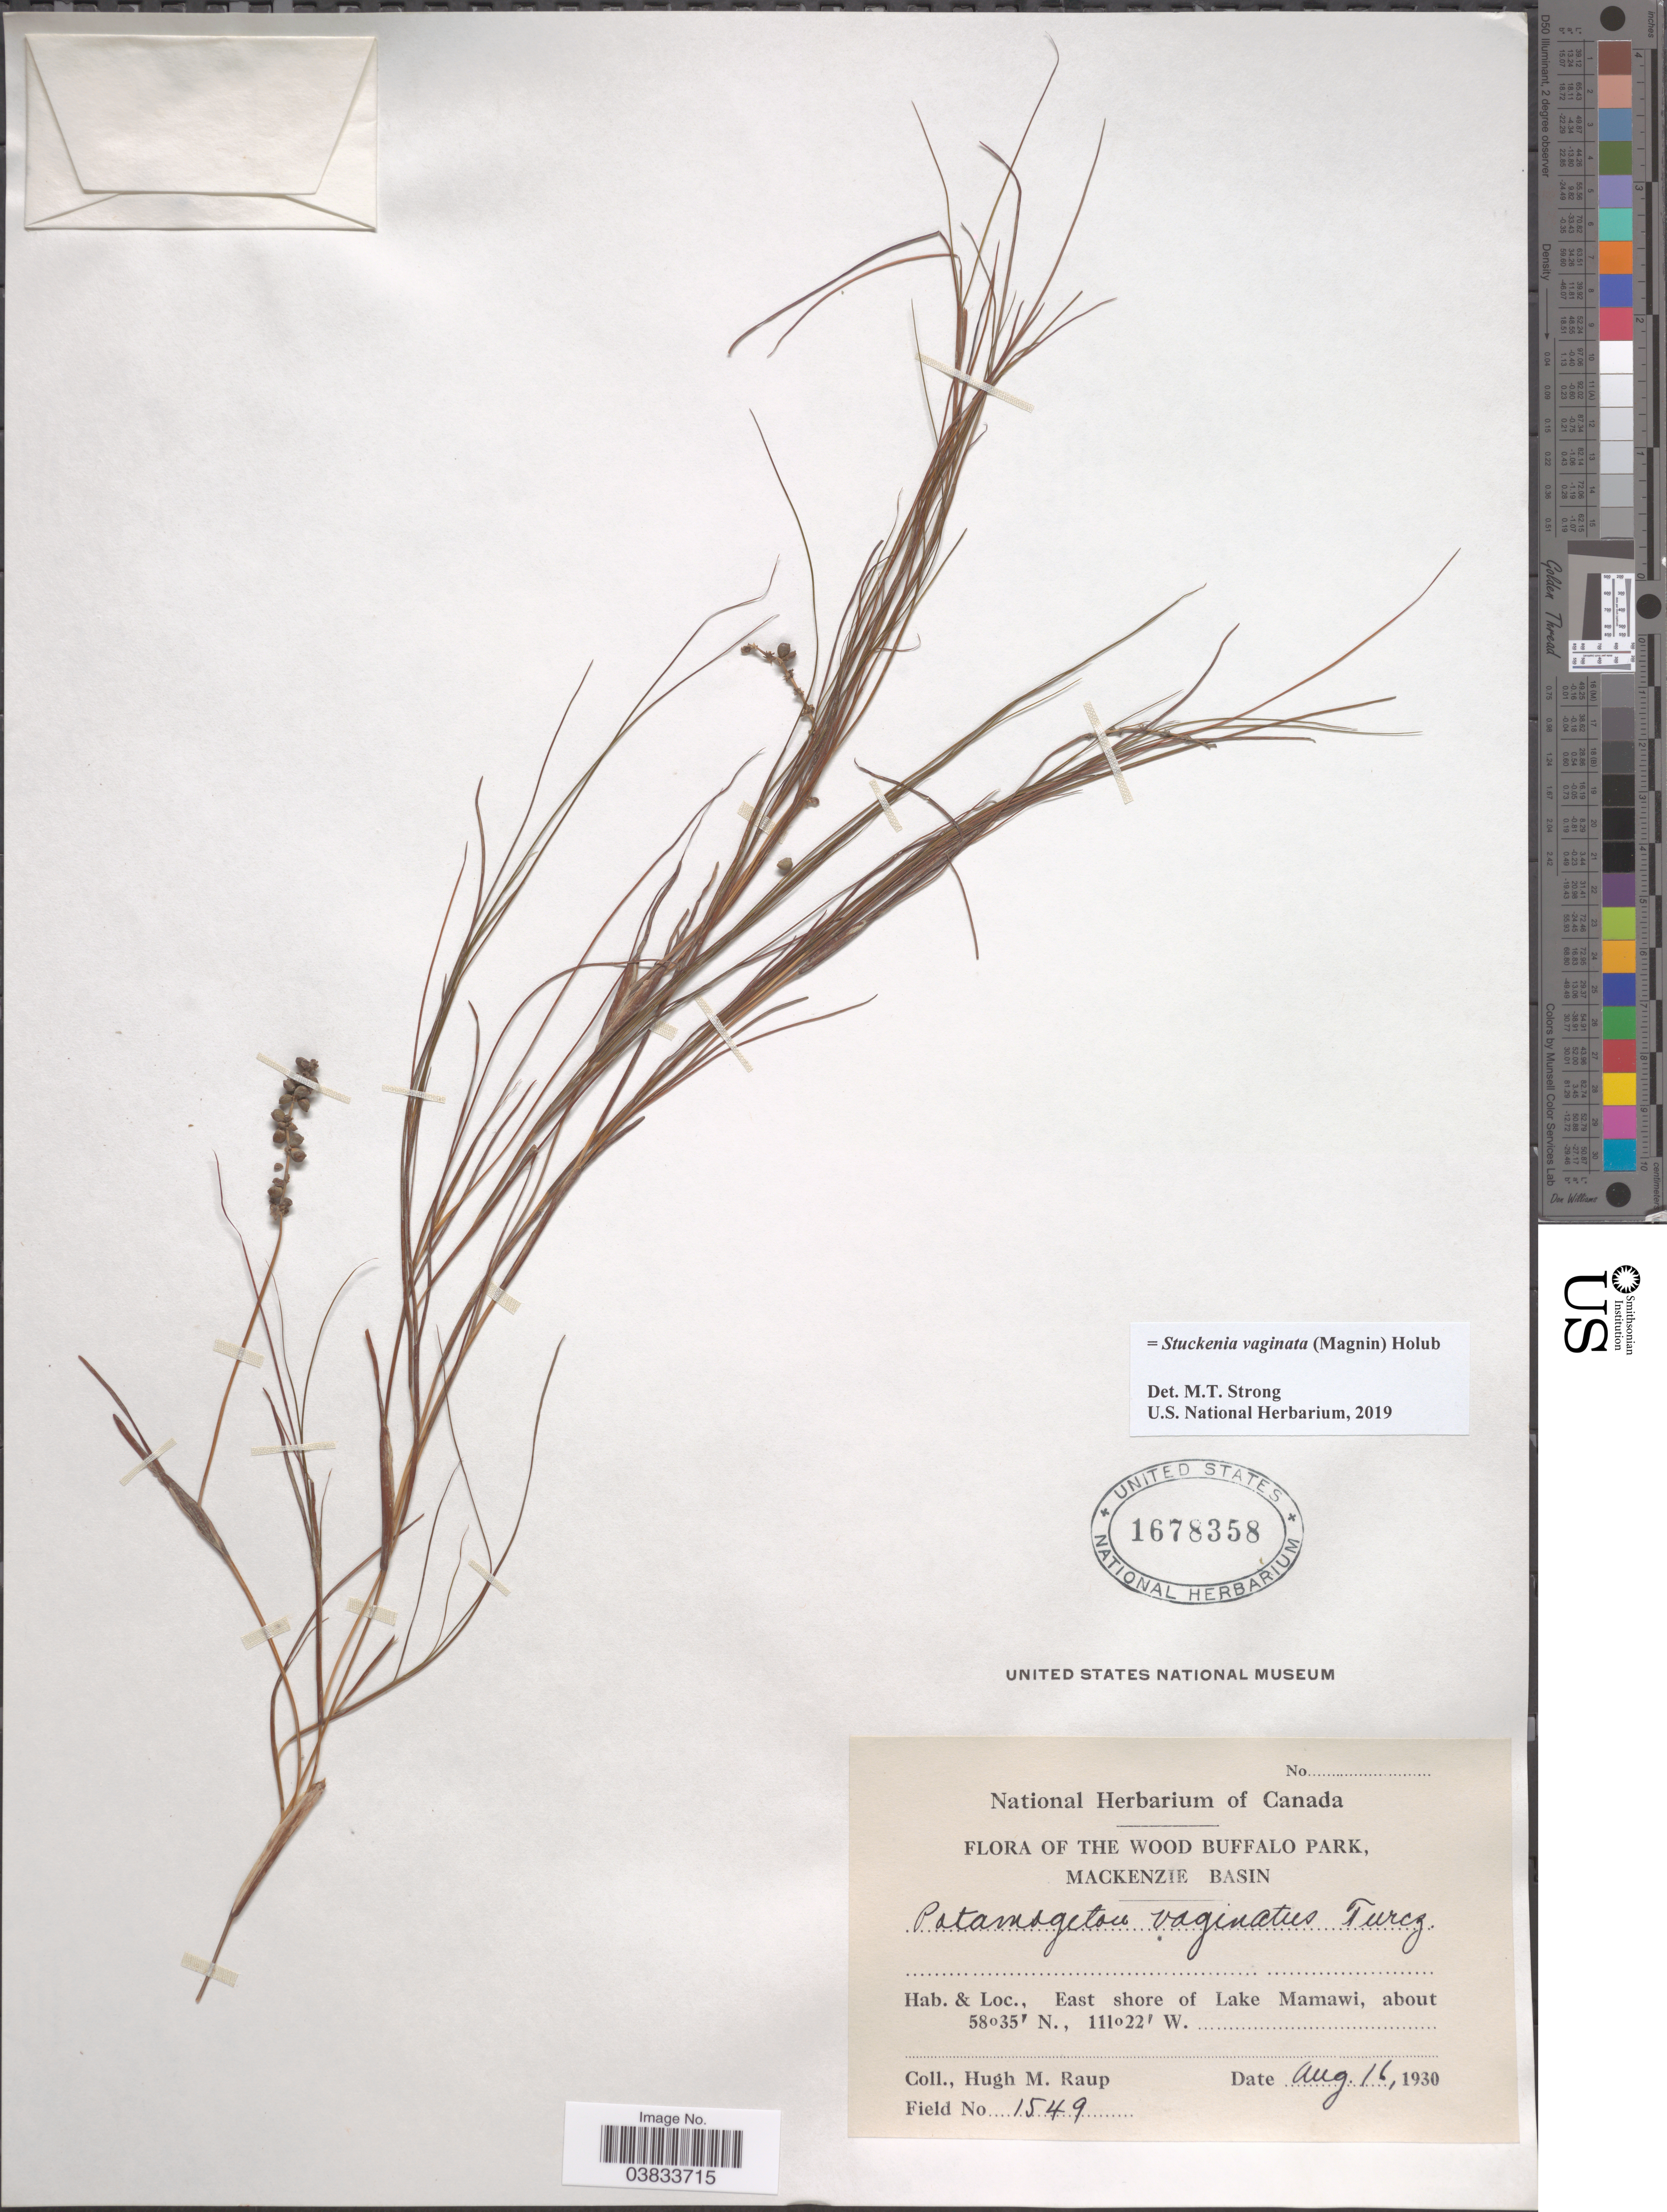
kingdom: Plantae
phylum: Tracheophyta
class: Liliopsida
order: Alismatales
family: Potamogetonaceae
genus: Stuckenia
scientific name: Stuckenia vaginata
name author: (Magnin) Holub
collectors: H. Raup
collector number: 1549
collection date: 1930-08-16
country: Canada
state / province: Alberta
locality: The Wood Buffalo Park, Mackenzie Basin. East shore of Lake Mamawi.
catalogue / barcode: US 1678358